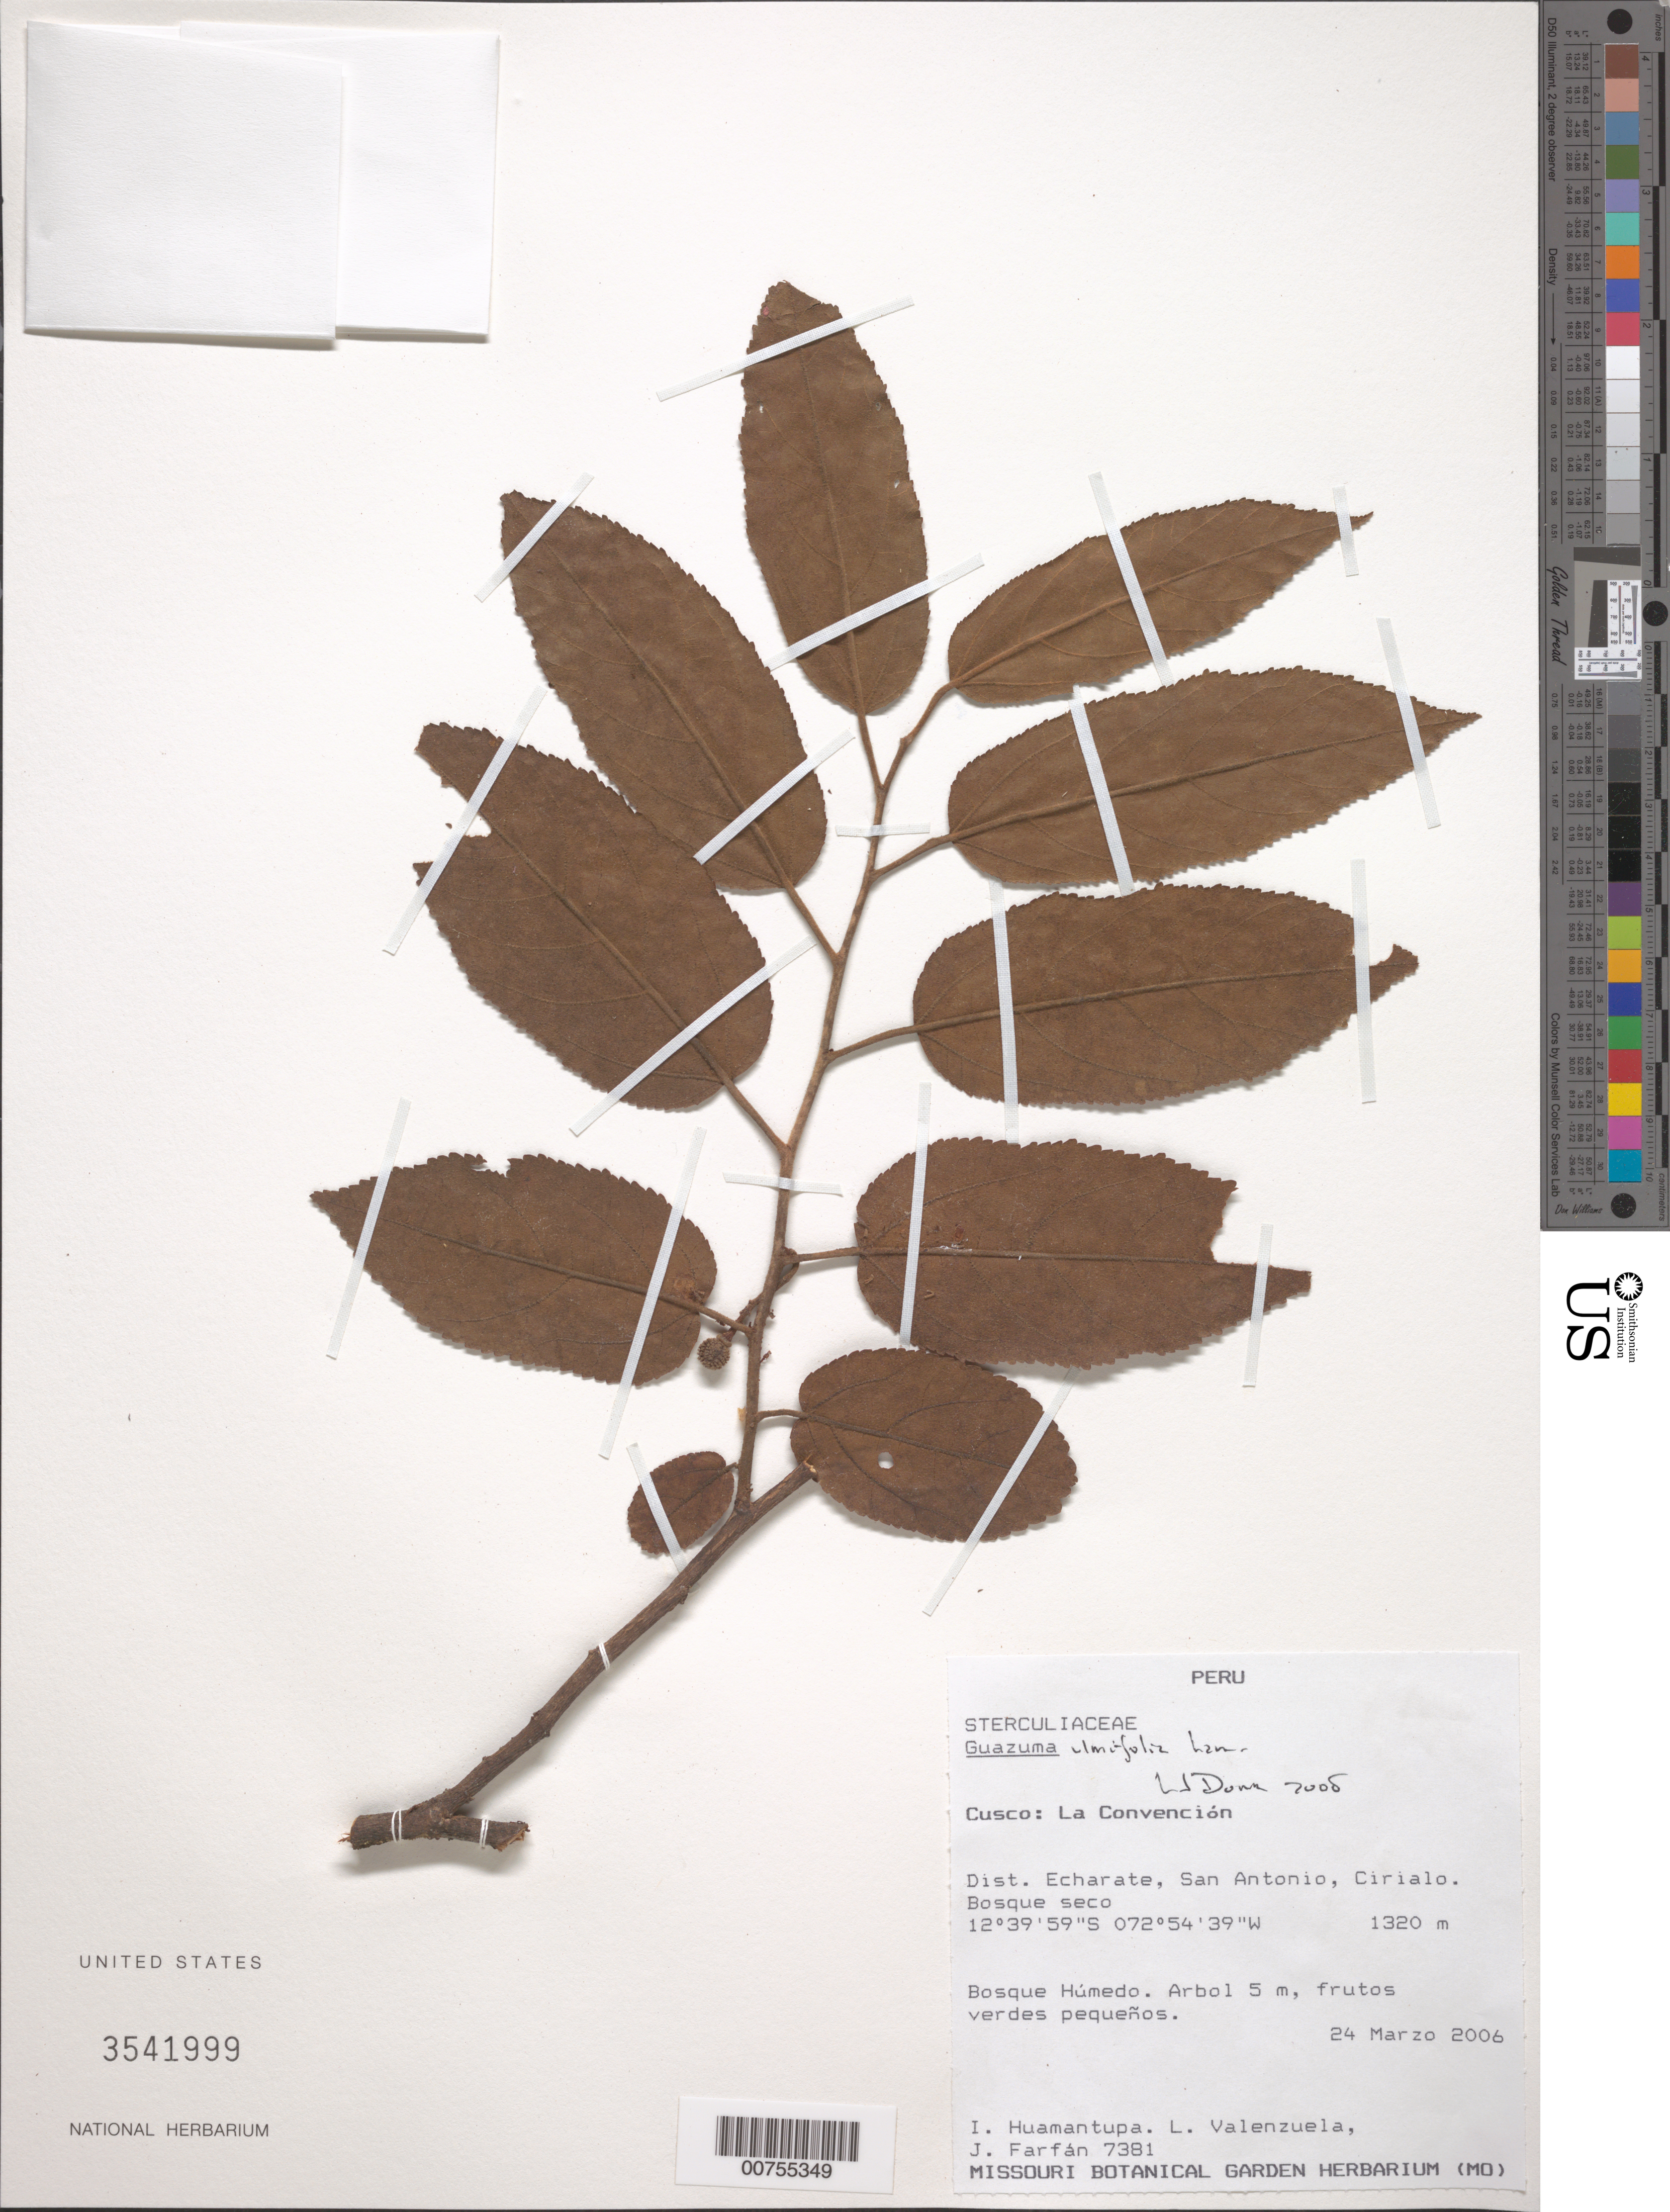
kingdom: Plantae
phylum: Tracheophyta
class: Magnoliopsida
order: Malvales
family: Malvaceae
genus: Guazuma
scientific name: Guazuma ulmifolia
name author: Lam.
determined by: Dorr, L. J., (BOT), Smithsonian Institution - National Museum of Natural History (UNITED STATES)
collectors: I. Huamantupa, L. Valenzuela & J. Farfán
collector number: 7381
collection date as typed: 24 Mar 2006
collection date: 2006-03-24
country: Peru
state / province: Cusco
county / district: La Convención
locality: Dist. Echarate, San Antonio, Cirialo.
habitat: Bosque húmedo.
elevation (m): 1320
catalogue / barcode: US 3541999